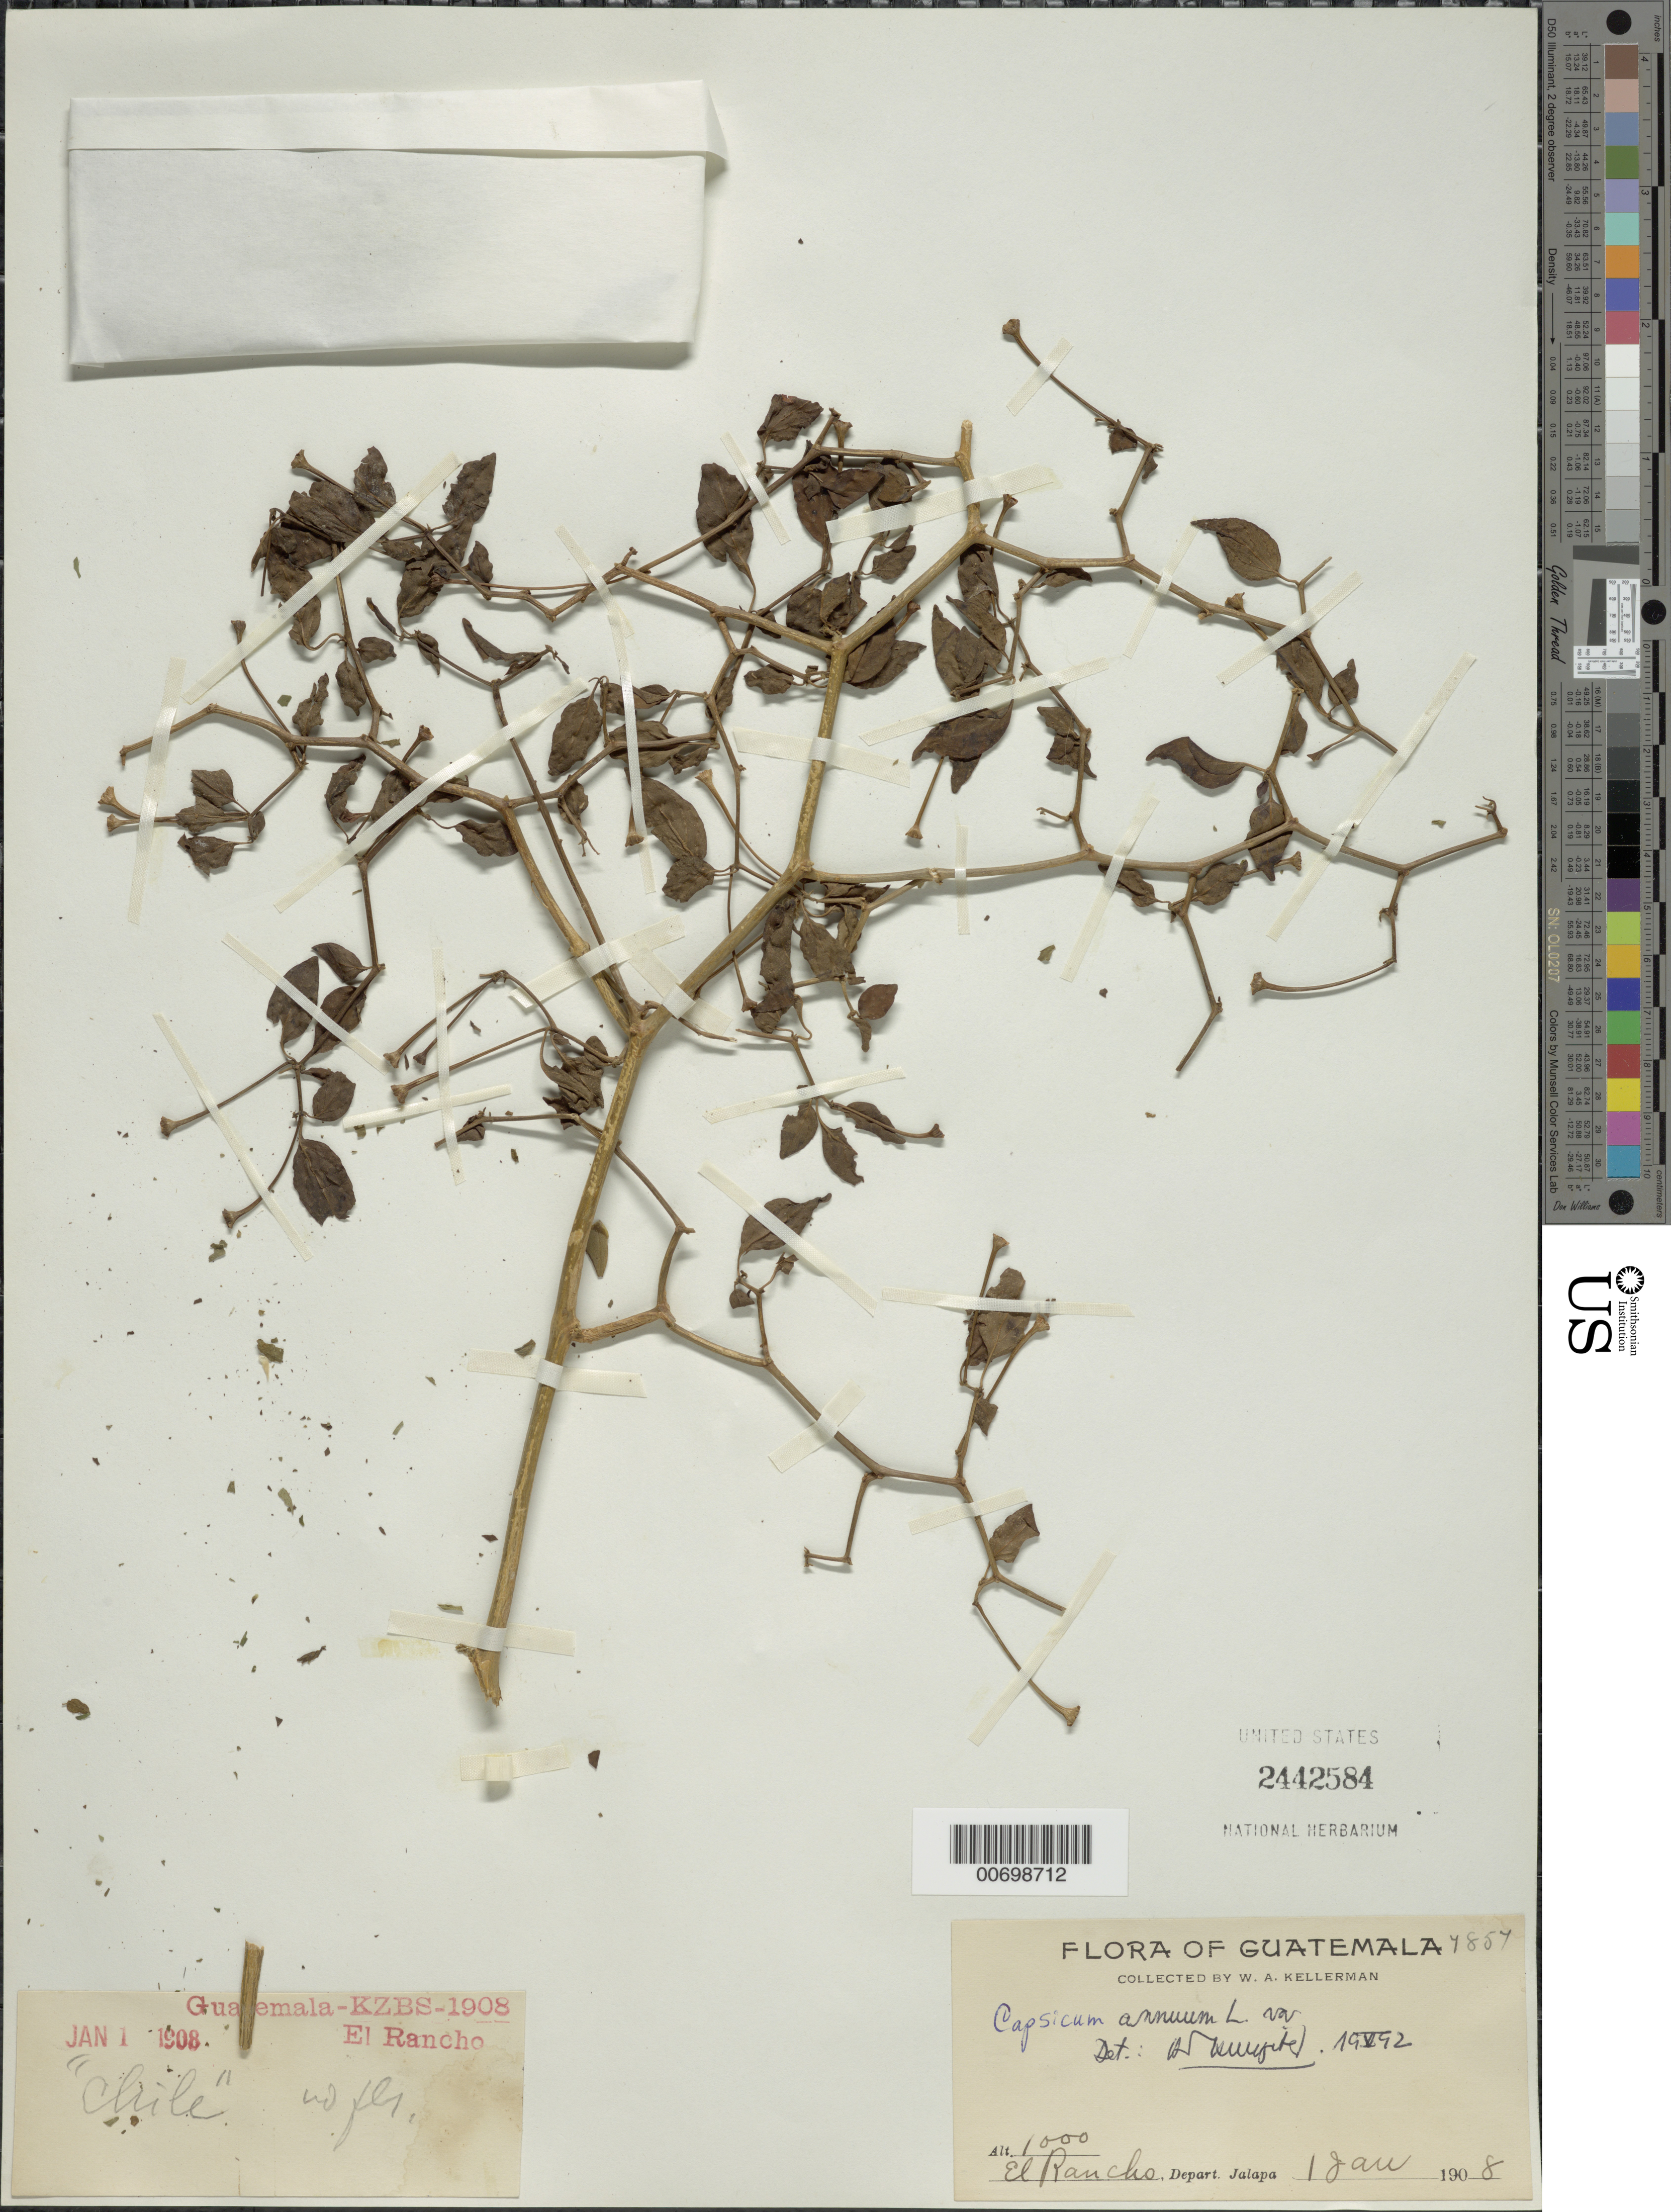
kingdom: Plantae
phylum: Tracheophyta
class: Magnoliopsida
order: Solanales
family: Solanaceae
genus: Capsicum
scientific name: Capsicum annuum var. aviculare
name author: (Dierb.) D'Arcy & Eshbaugh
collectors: W. Kellerman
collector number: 4854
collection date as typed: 01 Jan 1908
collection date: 1908-01-01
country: Guatemala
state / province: El Progreso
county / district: El Rancho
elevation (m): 305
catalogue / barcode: US 2442584